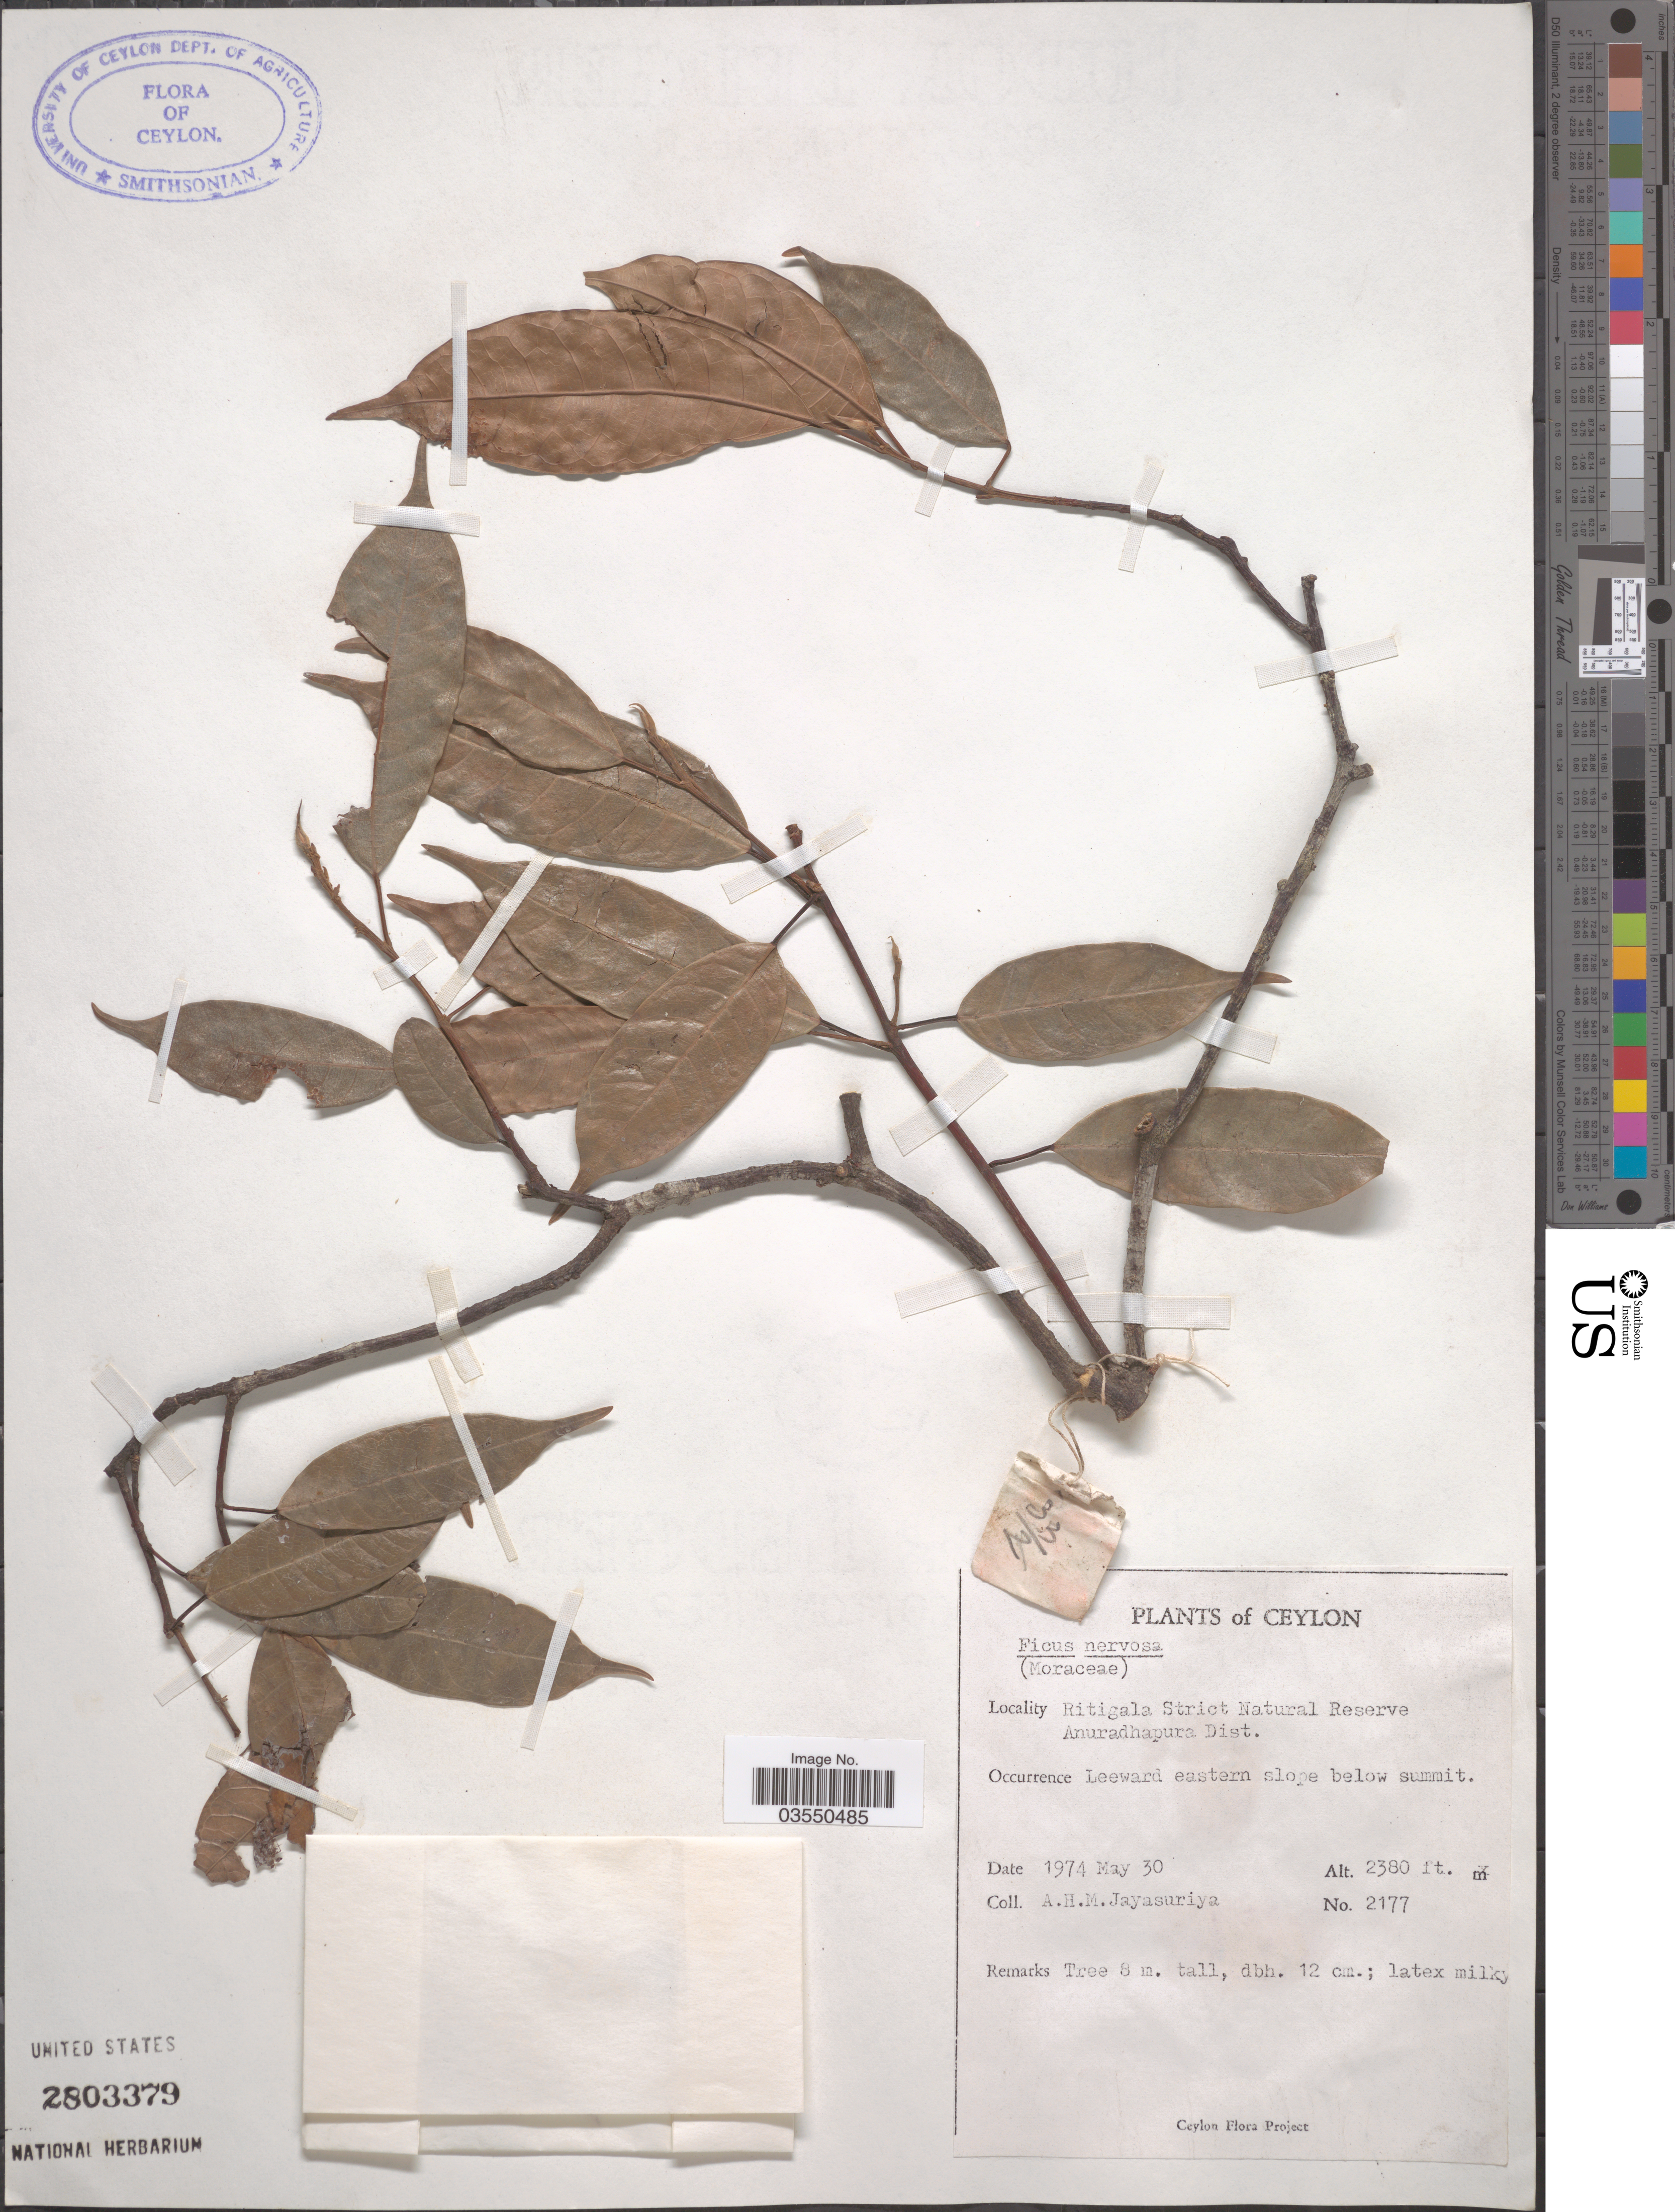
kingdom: Plantae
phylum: Tracheophyta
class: Magnoliopsida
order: Rosales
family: Moraceae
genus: Ficus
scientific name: Ficus nervosa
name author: B. Heyne & Roth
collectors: A. H. Jayasuriya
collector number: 2177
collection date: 1974-05-30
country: Sri Lanka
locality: Ceylon. Ritigala Strict Natural Reserve. Anuradhapura Dist. Leeward eastern slope below summit.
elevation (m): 725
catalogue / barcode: US 2803379